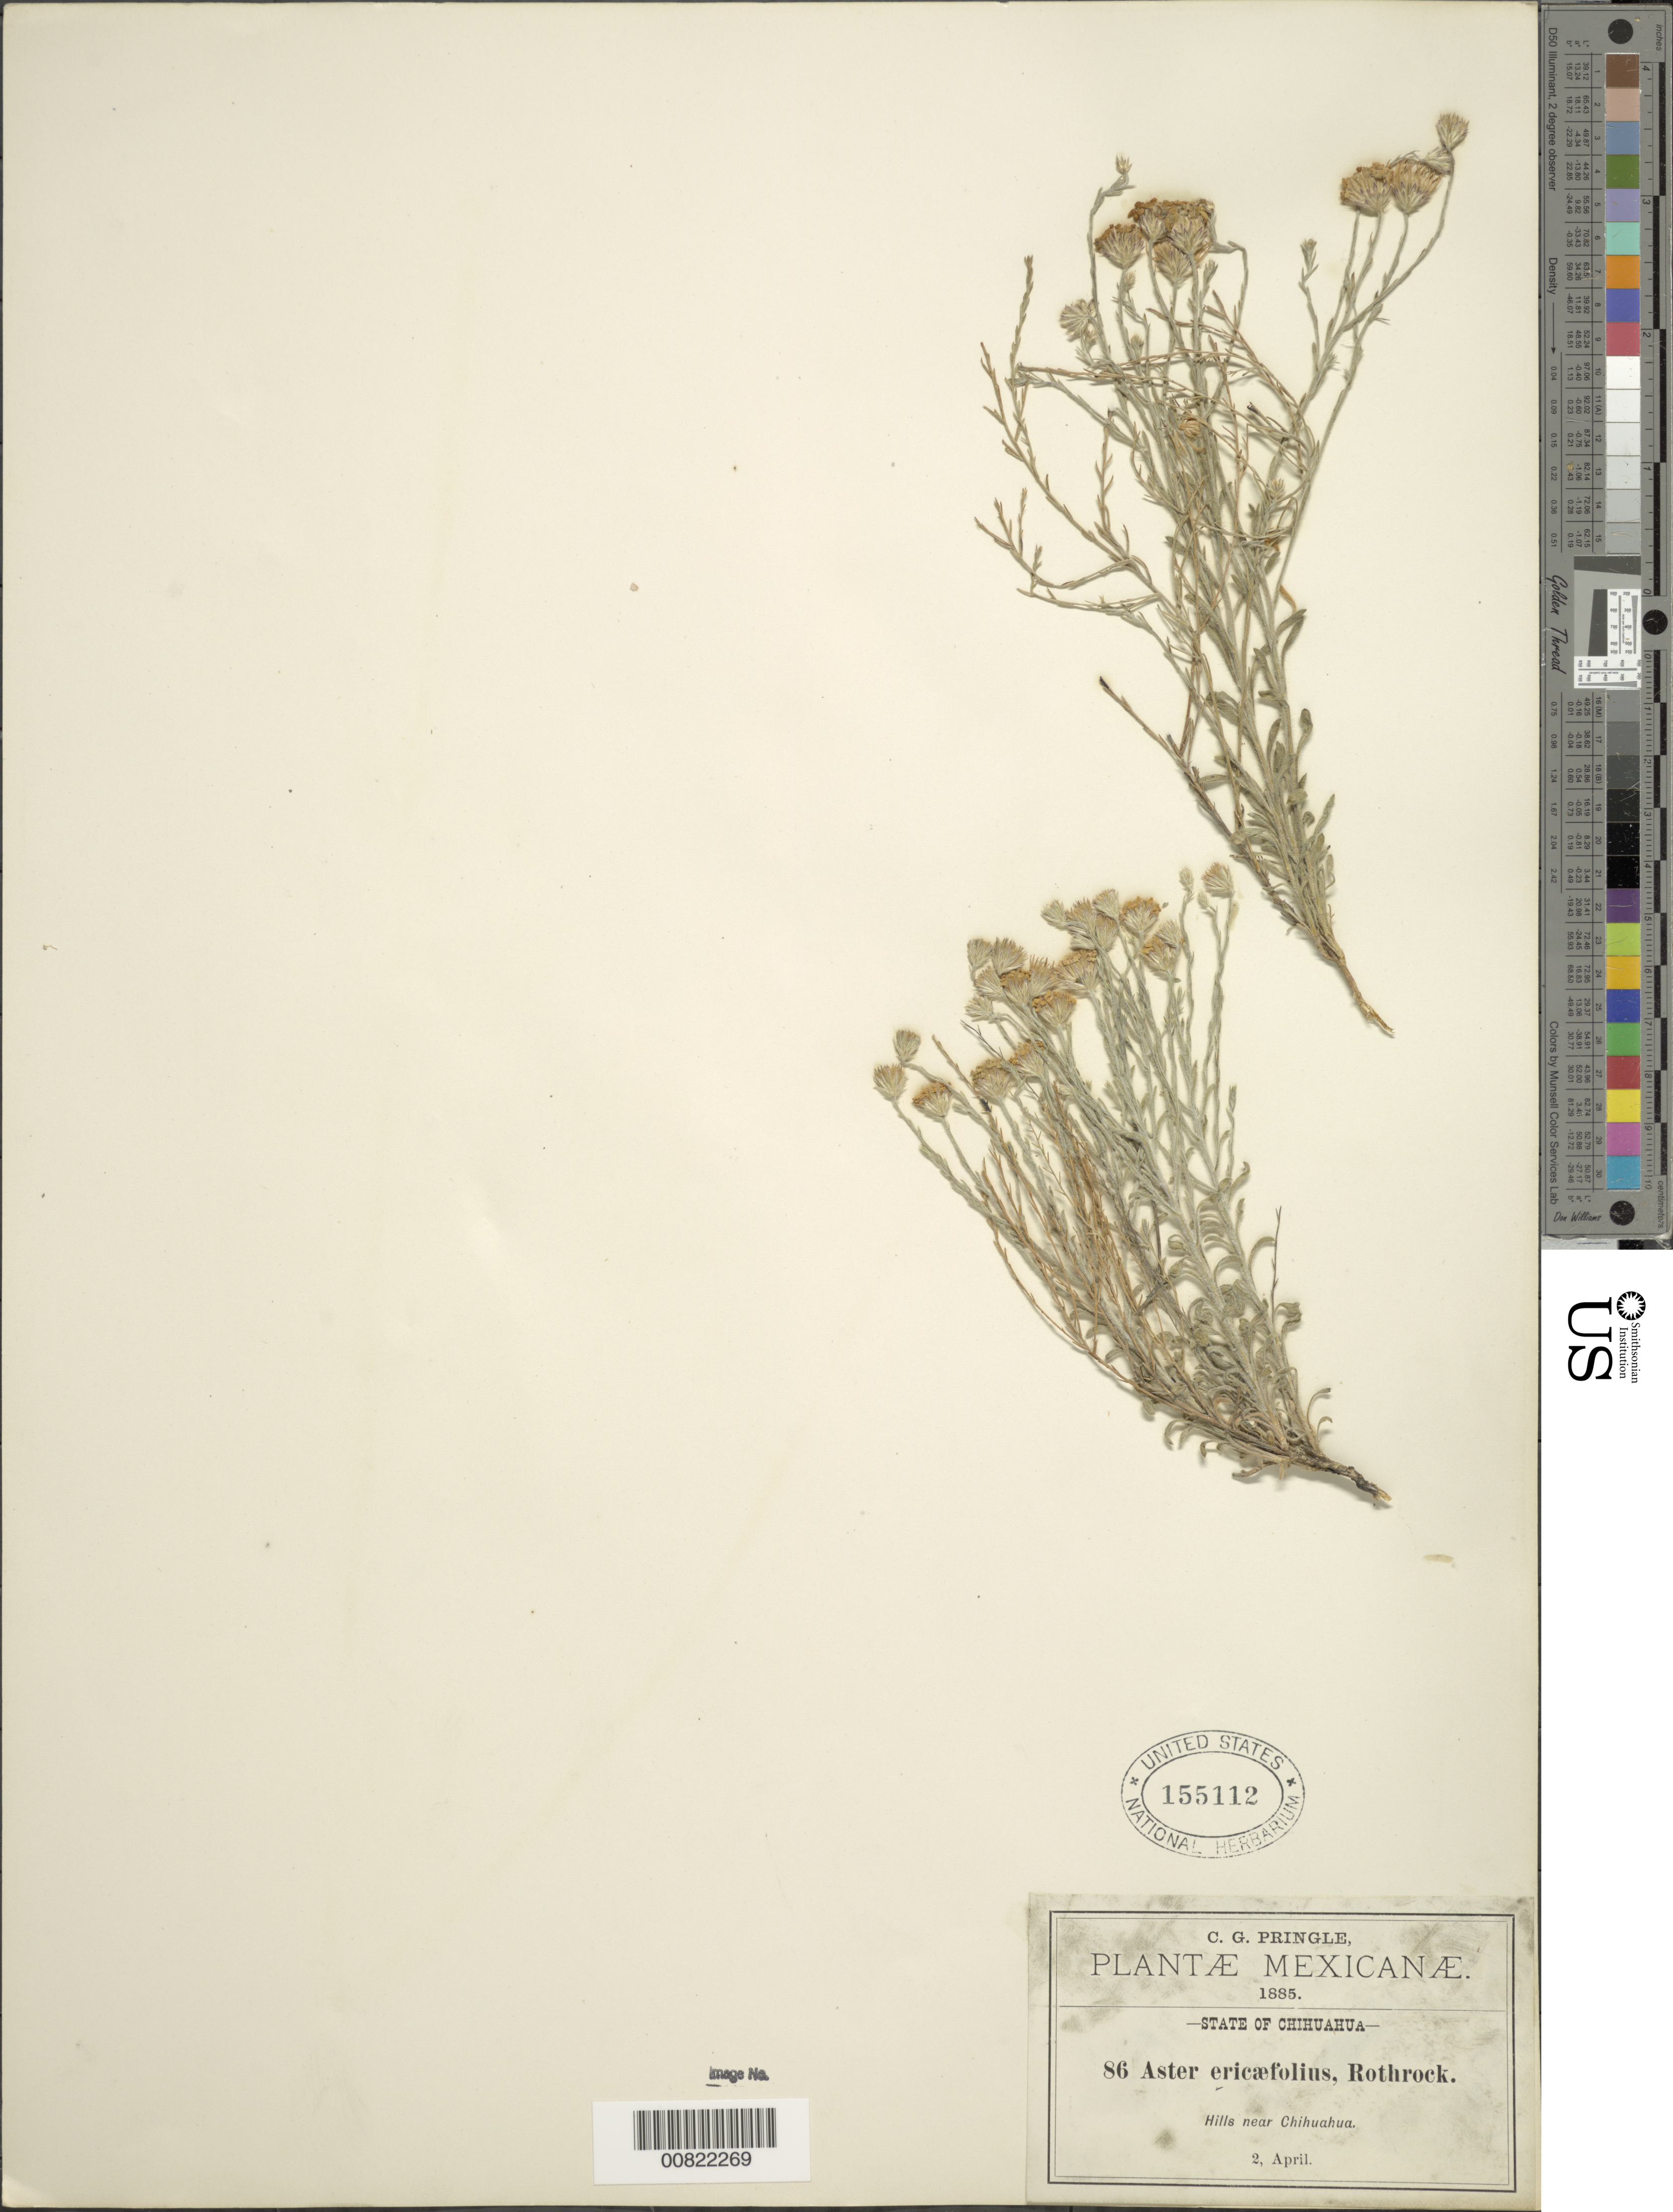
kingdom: Plantae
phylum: Tracheophyta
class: Magnoliopsida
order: Asterales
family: Asteraceae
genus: Chaetopappa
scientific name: Chaetopappa ericoides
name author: (Torr.) G.L. Nesom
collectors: C. G. Pringle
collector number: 86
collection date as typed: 02 Apr 1885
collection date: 1885-04-02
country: Mexico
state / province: Chihuahua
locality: Hills near Chihuahua.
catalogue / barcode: US 155112